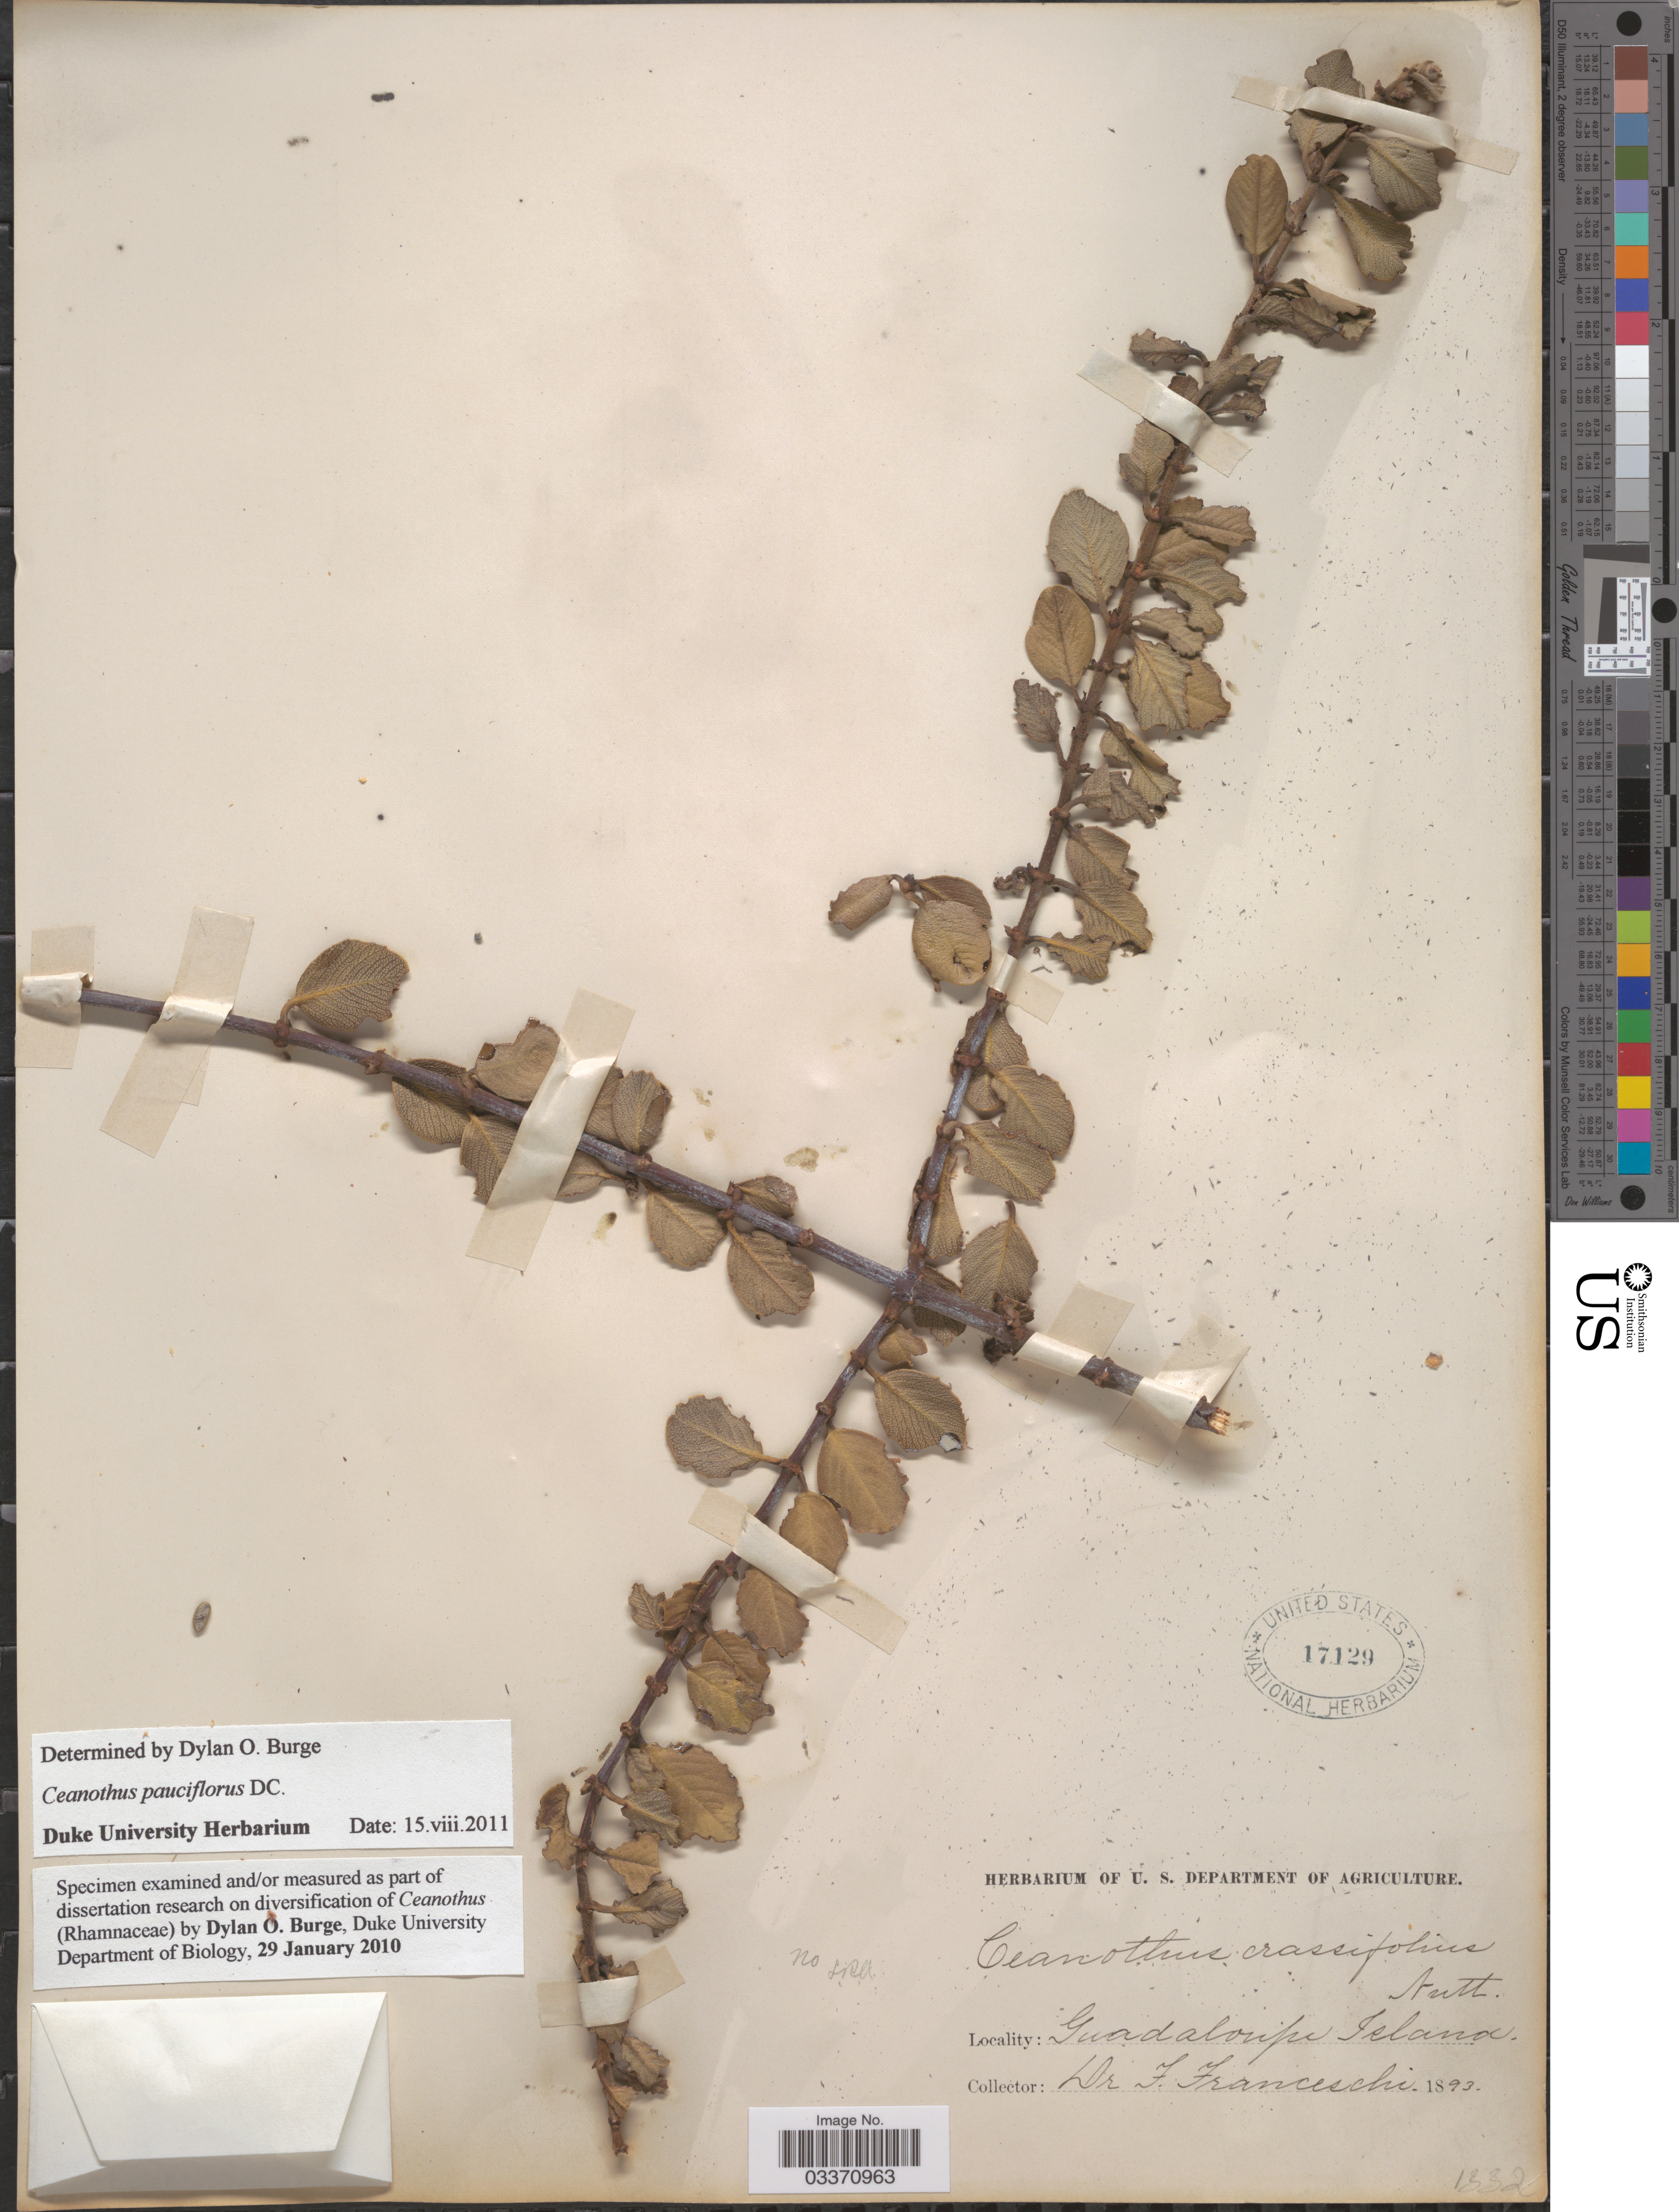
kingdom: Plantae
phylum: Tracheophyta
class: Magnoliopsida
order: Rosales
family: Rhamnaceae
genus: Ceanothus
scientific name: Ceanothus pauciflorus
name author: DC.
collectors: F. Franceschi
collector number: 1332?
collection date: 1893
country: Mexico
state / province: Baja California Norte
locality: Guadaloupe Island.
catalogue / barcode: US 17129